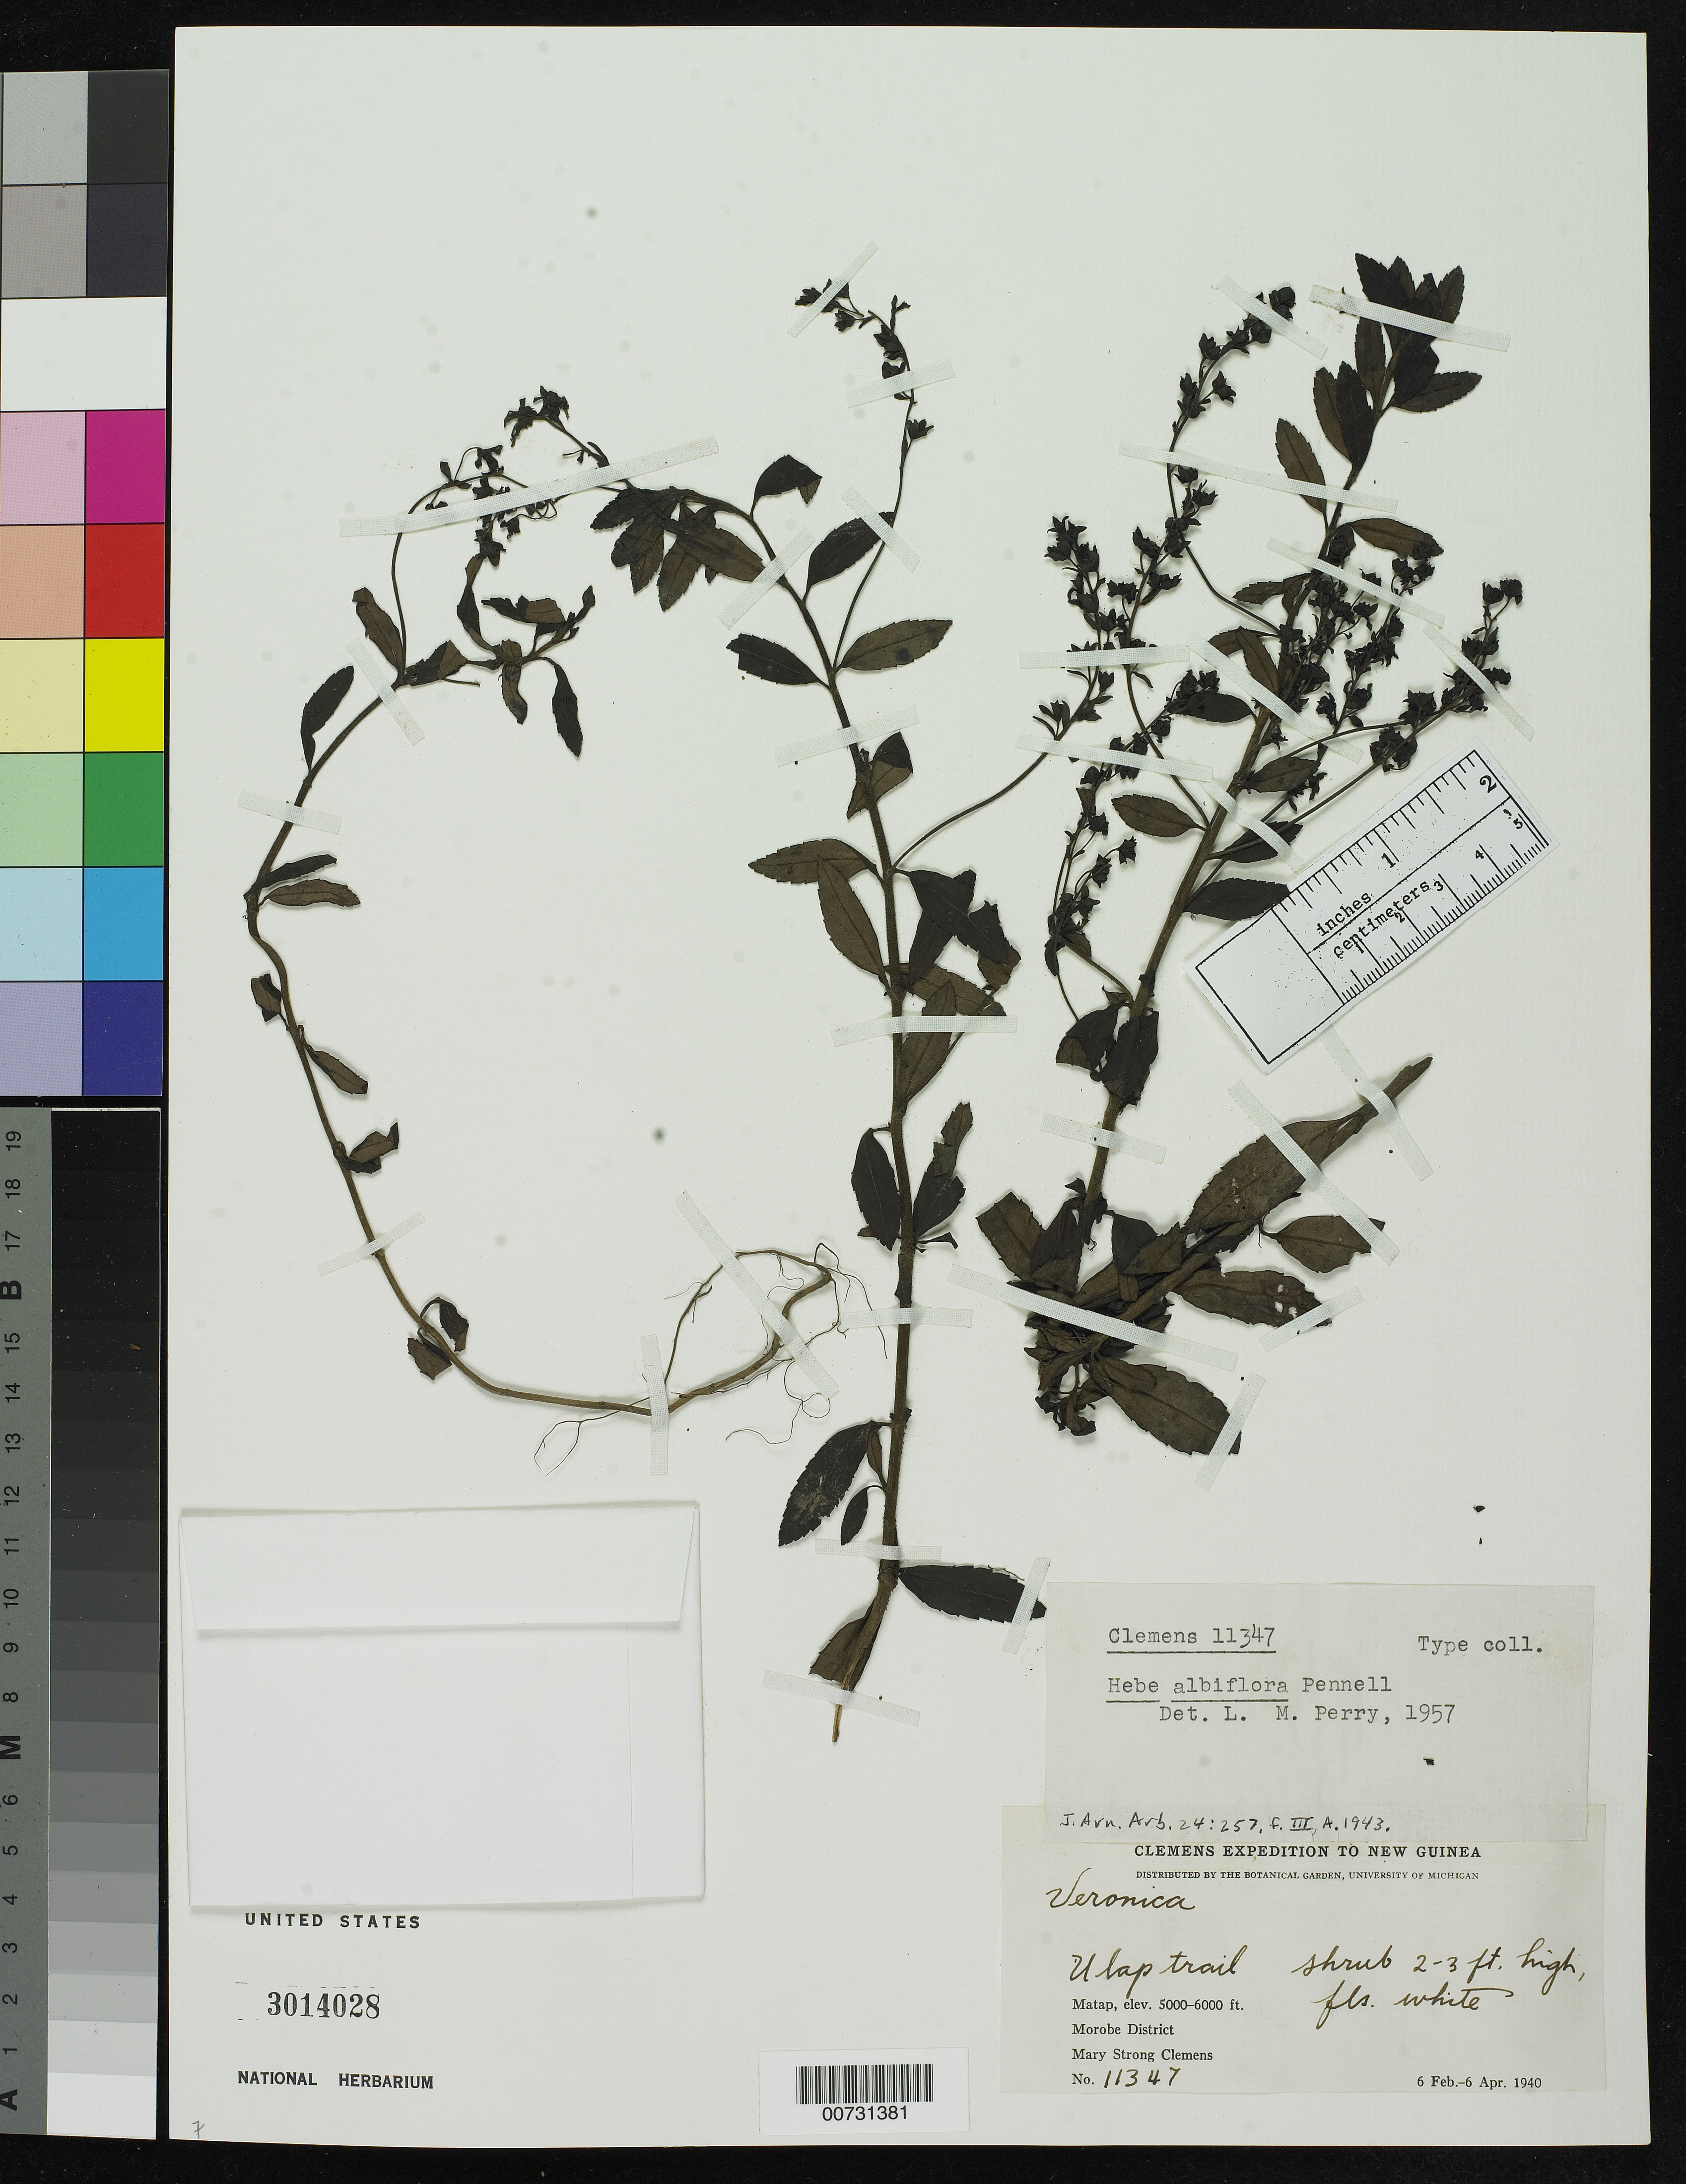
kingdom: Plantae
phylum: Tracheophyta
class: Magnoliopsida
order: Lamiales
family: Plantaginaceae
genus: Hebe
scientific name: Hebe albiflora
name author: Pennell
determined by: Perry, L. M.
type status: Isotype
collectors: M. S. Clemens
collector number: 11347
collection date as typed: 06 Feb 1940 to 06 Apr 1940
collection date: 1940-02-06/1940-04-06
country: Papua New Guinea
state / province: Morobe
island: New Guinea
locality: Matap, Morobe District. Ulap trail.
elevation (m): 1524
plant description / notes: Holotype at A.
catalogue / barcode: US 3014028